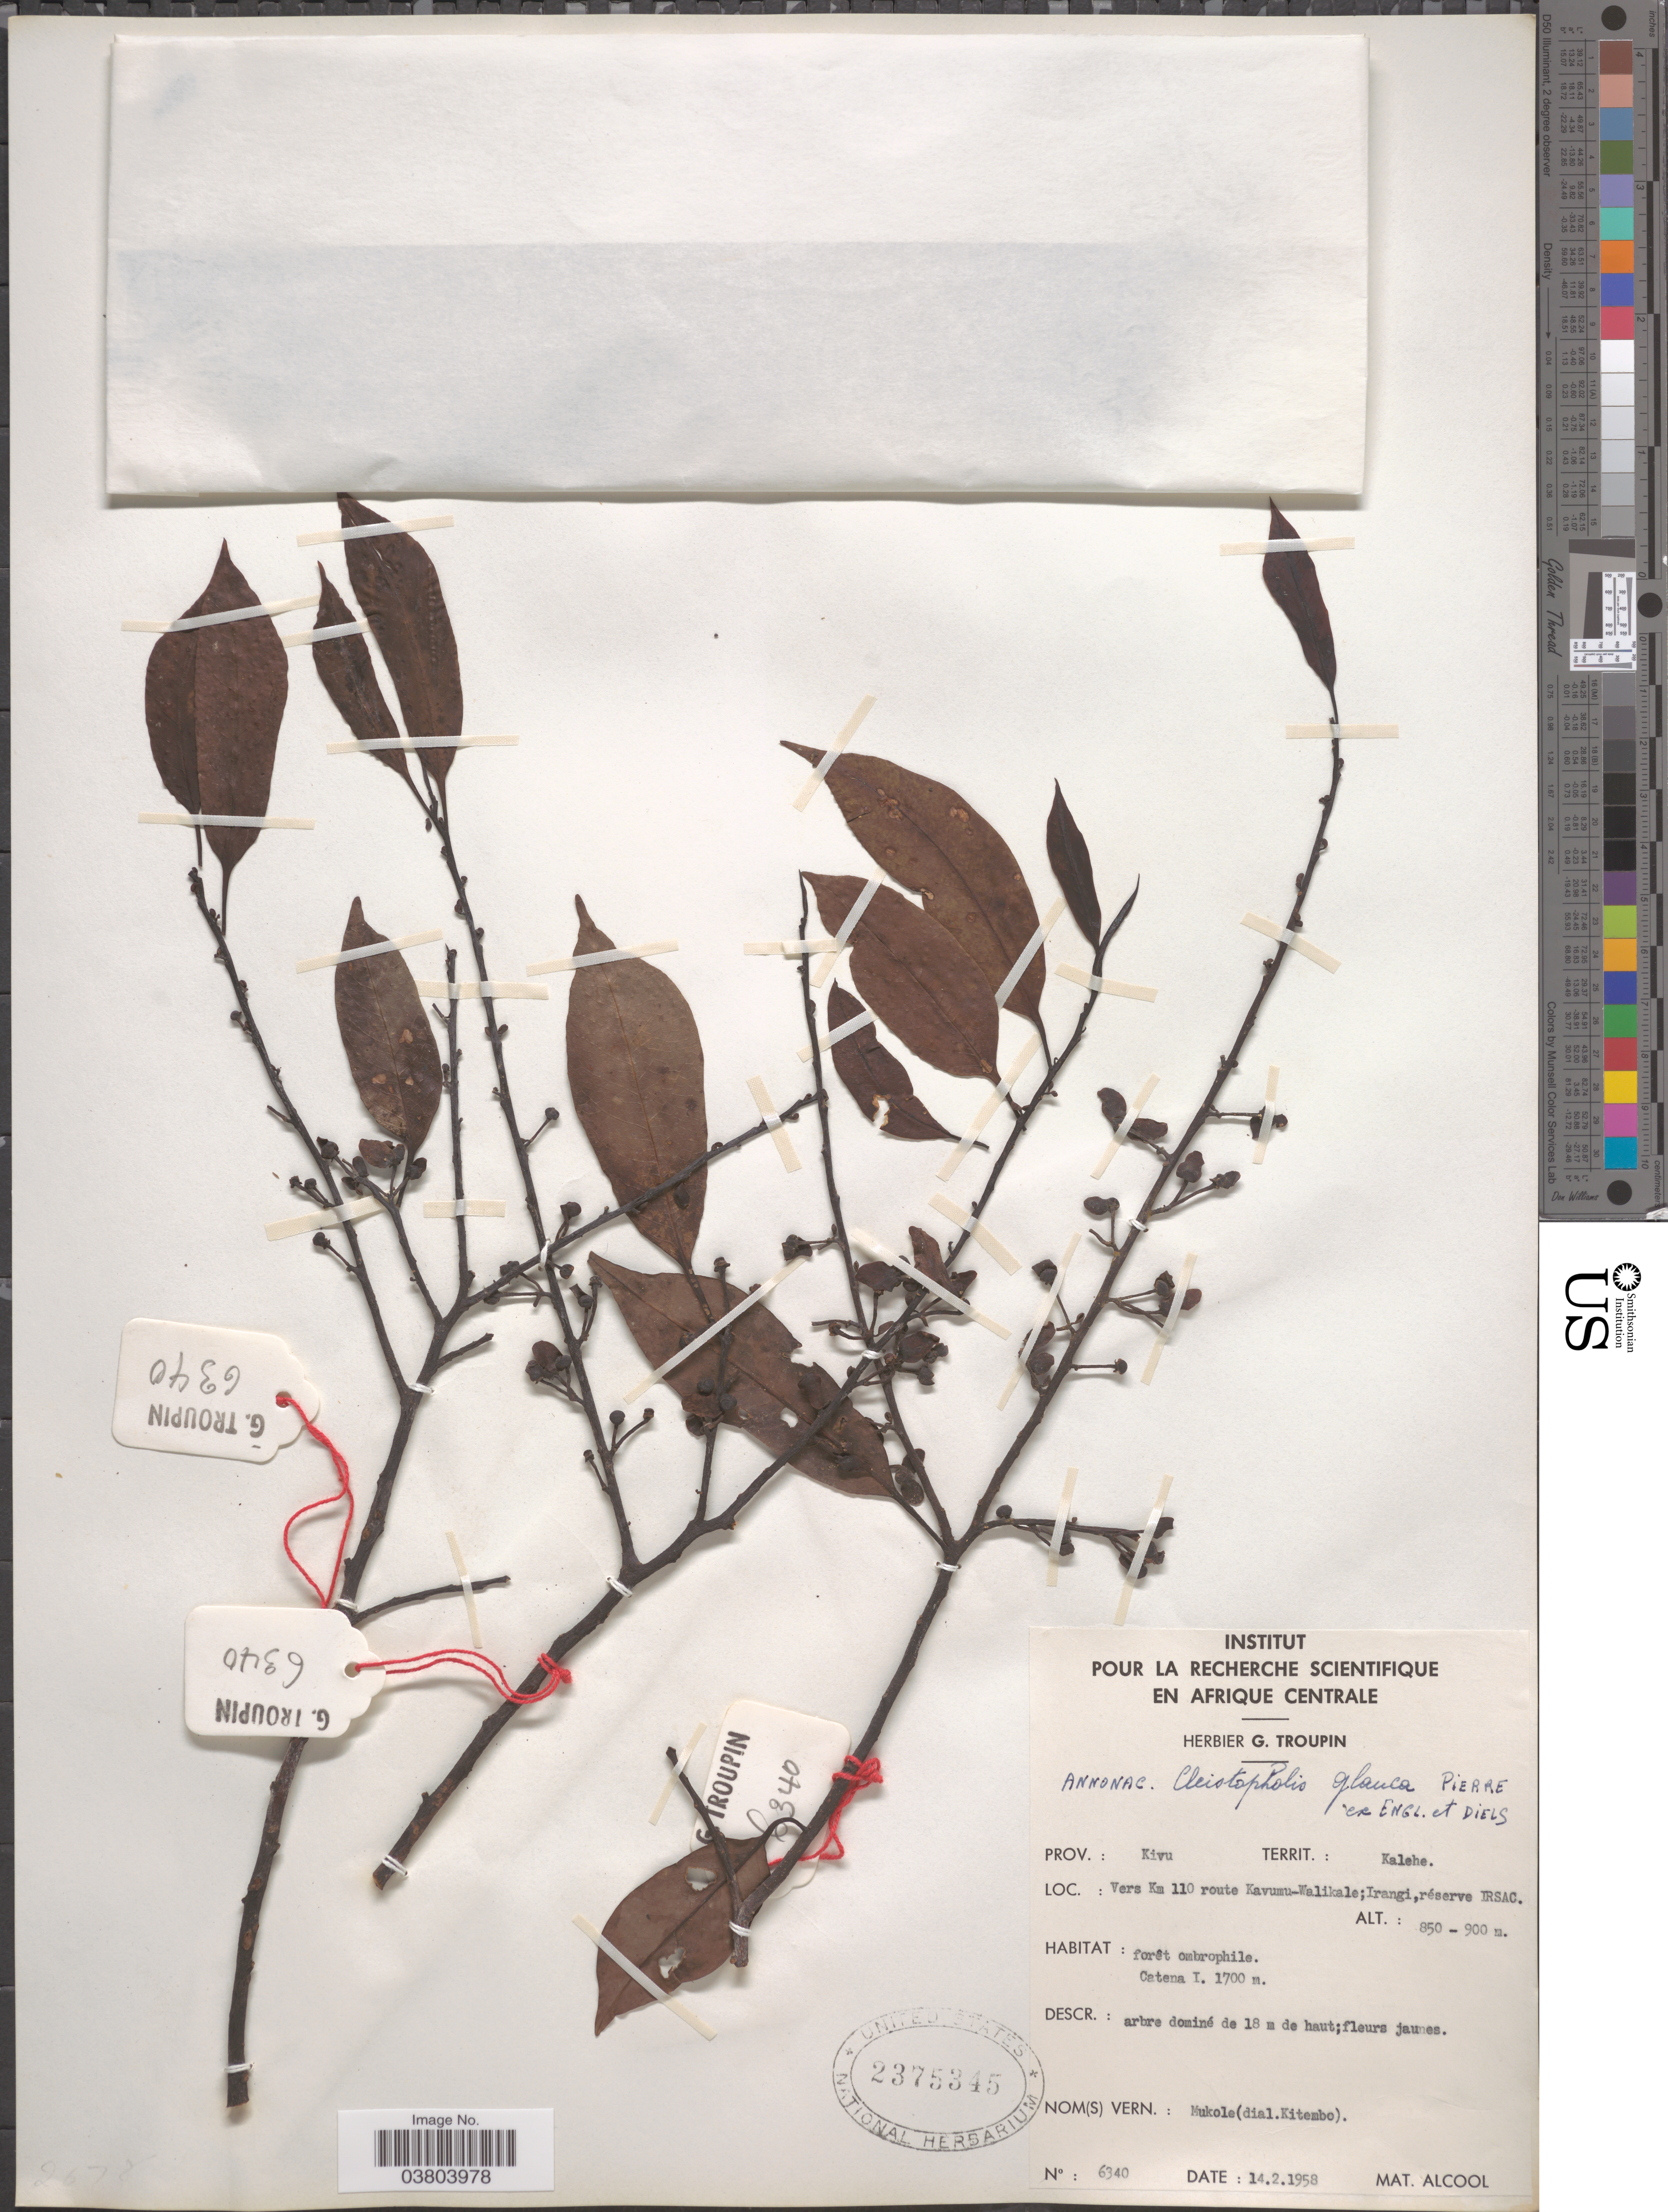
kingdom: Plantae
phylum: Tracheophyta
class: Magnoliopsida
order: Magnoliales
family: Annonaceae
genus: Cleistopholis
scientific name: Cleistopholis glauca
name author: Pierre ex Engl. & Diels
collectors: ex herb. G. Troupin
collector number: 6340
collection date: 1958-02-14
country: Congo, Democratic Republic of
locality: Prov.: Kivu. Territ.: Kalehe. Vers Km 110 route Kavumu-Walikale; Irangi, réserve IRSAC.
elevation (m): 850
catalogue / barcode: US 2375345